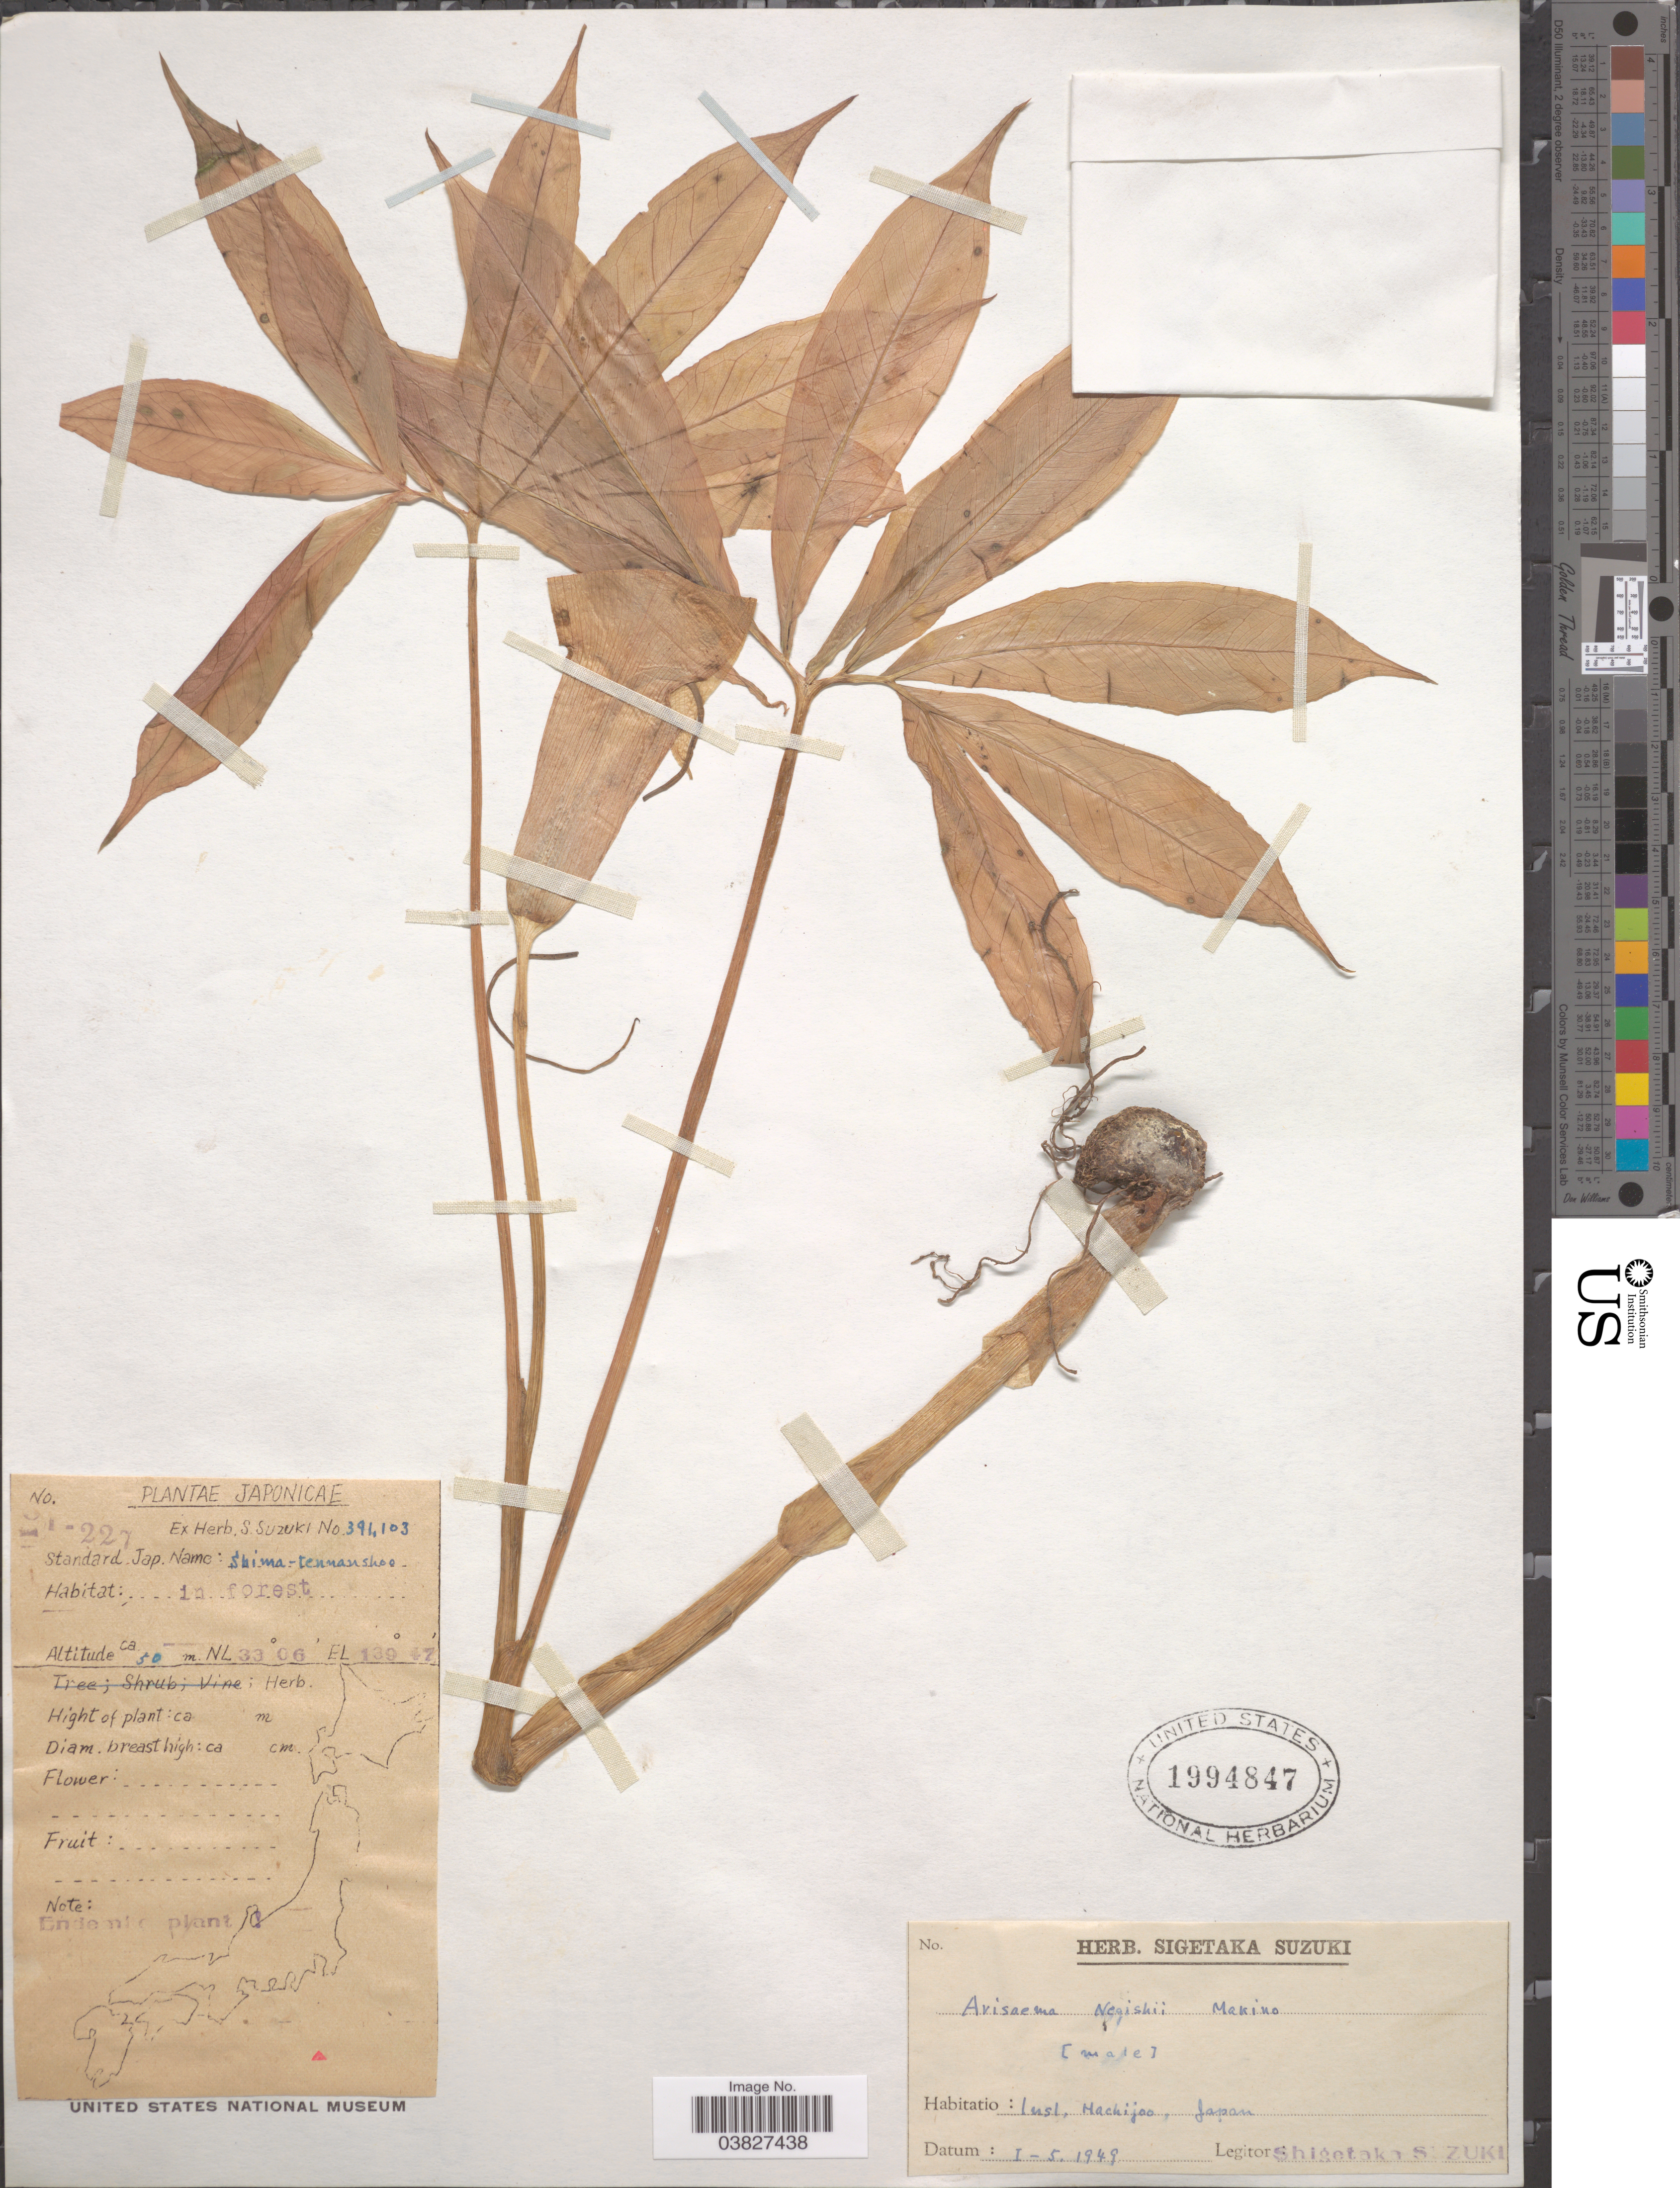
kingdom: Plantae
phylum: Tracheophyta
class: Liliopsida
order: Alismatales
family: Araceae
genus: Arisaema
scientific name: Arisaema negishii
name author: Makino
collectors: S. Suzuki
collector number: SI-227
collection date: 1949-01-05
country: Japan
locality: Insl, Hachijoo.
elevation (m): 50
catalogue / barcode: US 1994847